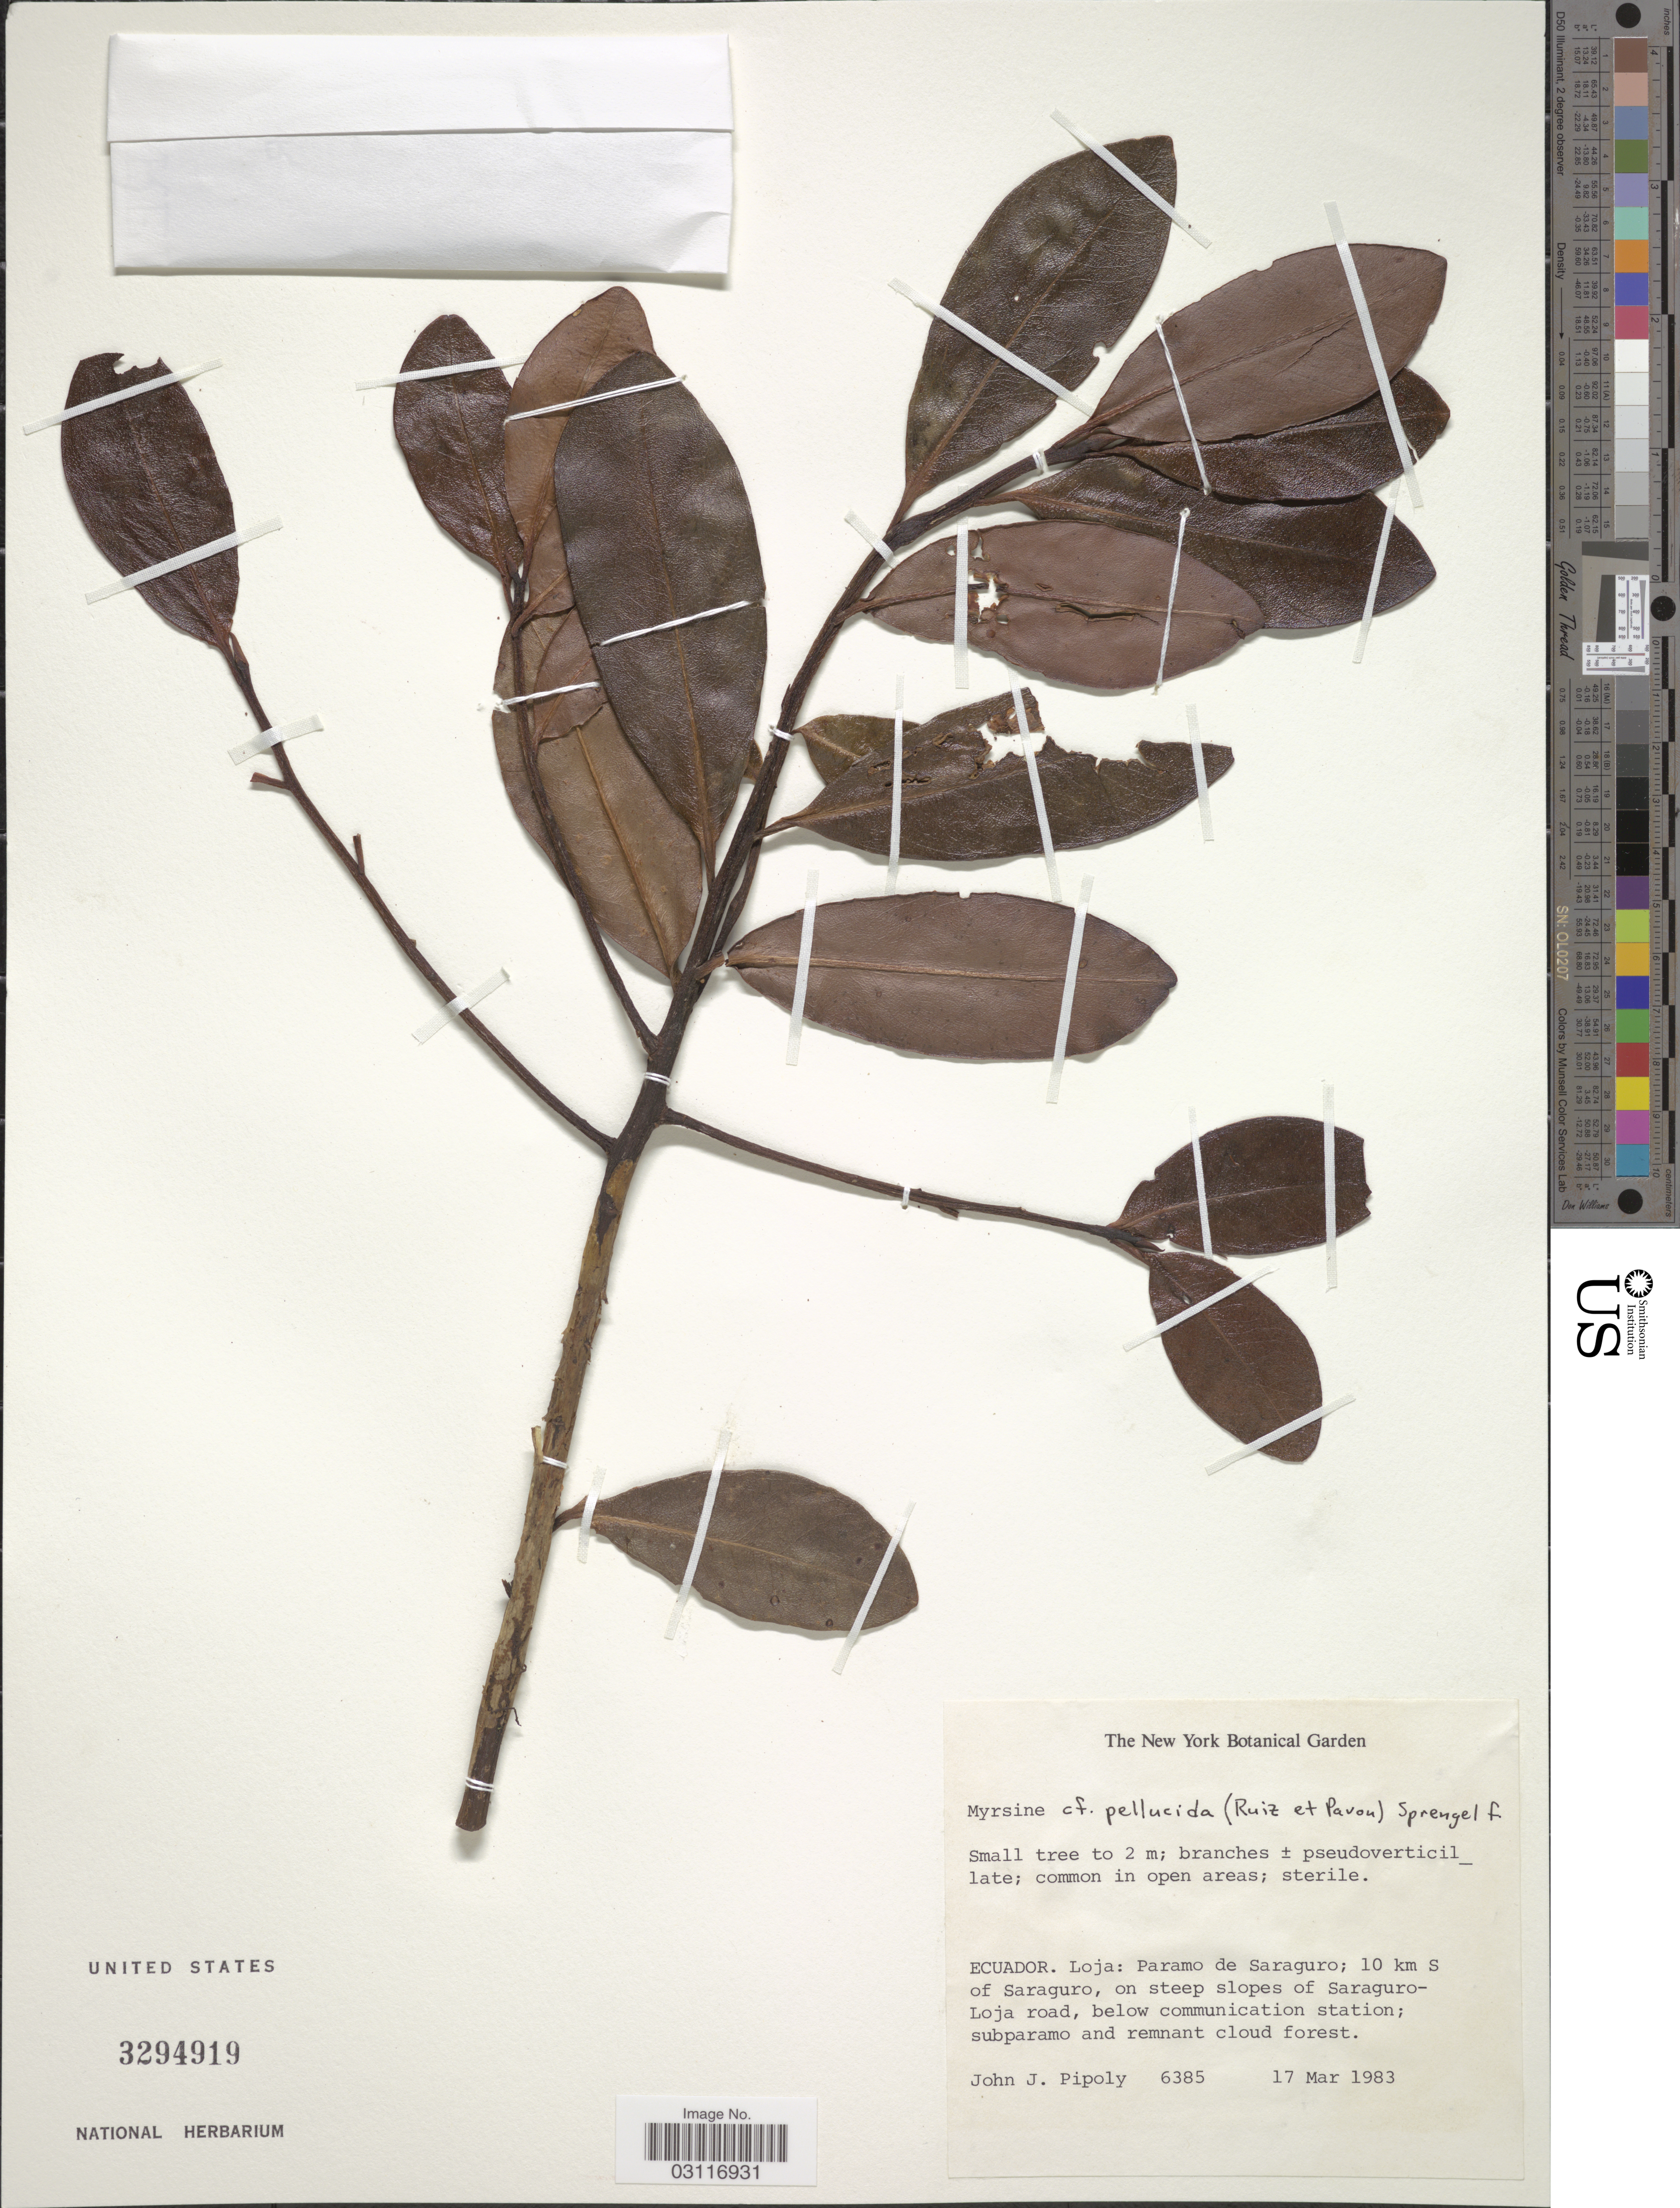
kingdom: Plantae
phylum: Tracheophyta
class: Magnoliopsida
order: Ericales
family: Primulaceae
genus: Myrsine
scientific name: Myrsine pellucida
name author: (Ruiz & Pav.) Spreng.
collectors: J. J. Pipoly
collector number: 6385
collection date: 1983-03-17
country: Ecuador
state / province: Loja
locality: Paramo de Saraguro; 10 km S of Saraguro, on steep slopes of Saraguro-Loja road, below communication station.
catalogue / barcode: US 3294919